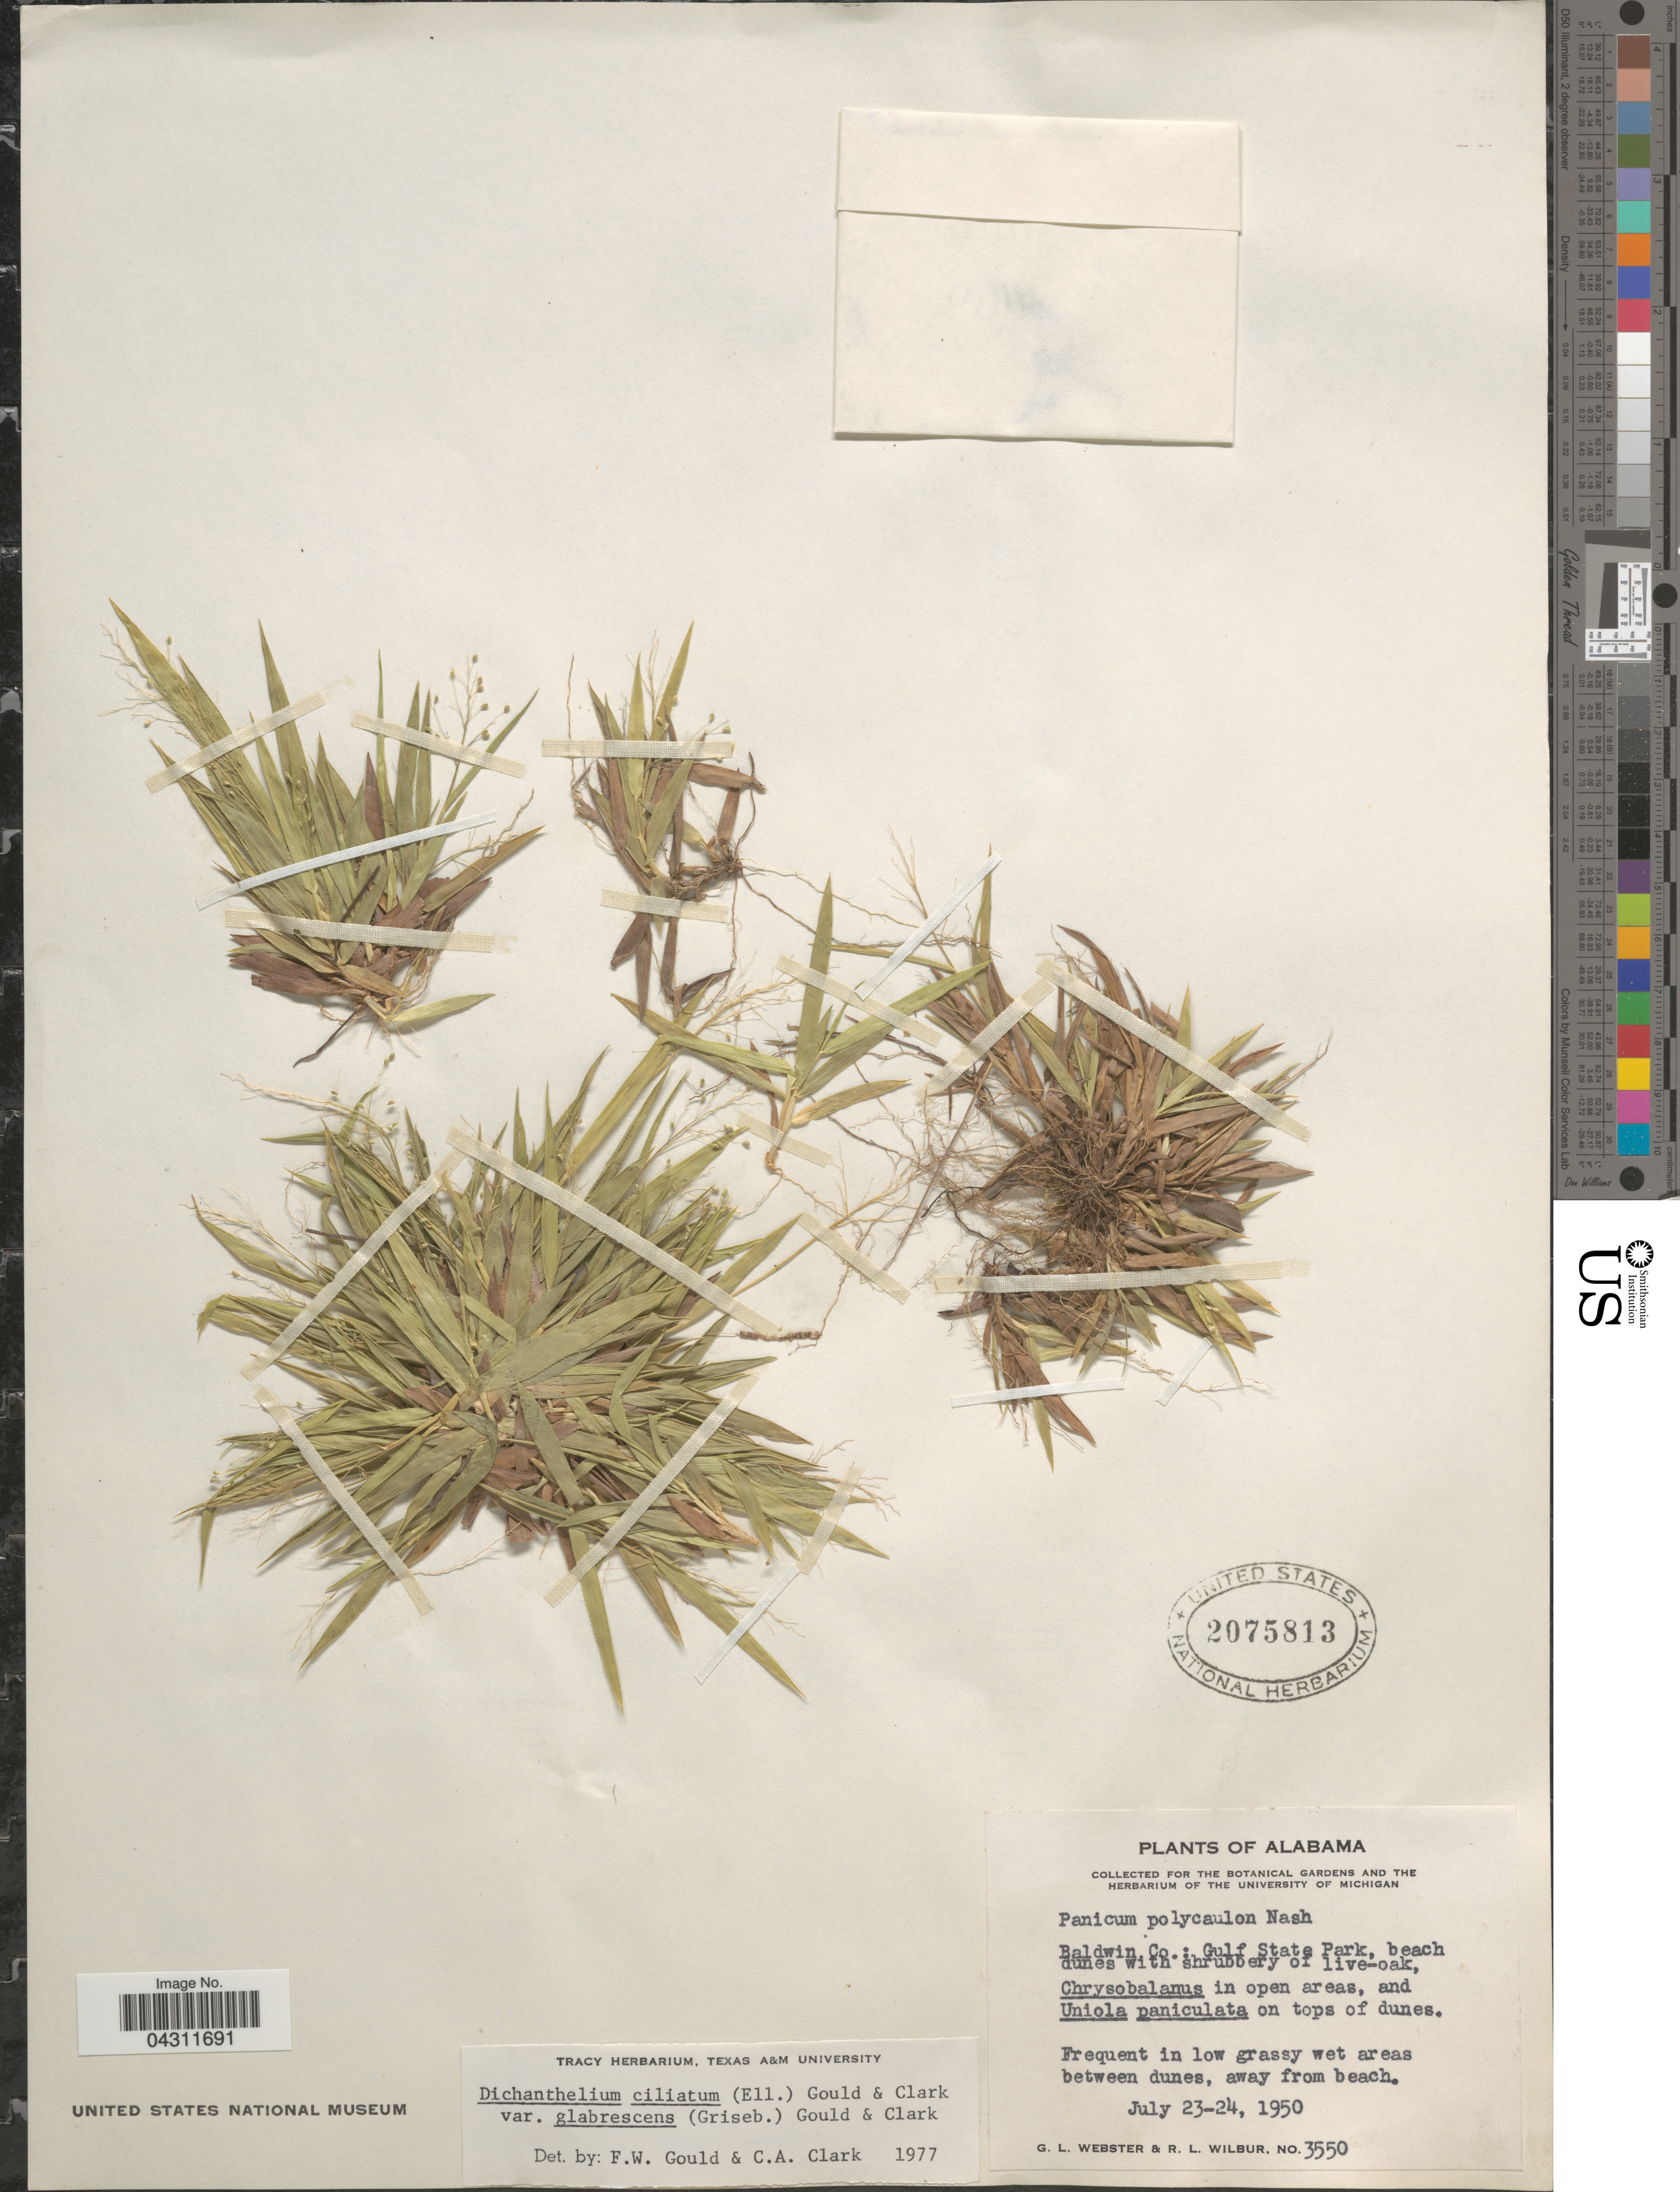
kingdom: Plantae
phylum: Tracheophyta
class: Liliopsida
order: Poales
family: Poaceae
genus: Dichanthelium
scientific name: Dichanthelium strigosum var. glabrescens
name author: (Griseb.) Freckmann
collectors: G. L. Webster & R. L. Wilbur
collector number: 3550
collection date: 1950-07-23/1950-07-24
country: United States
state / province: Alabama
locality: Baldwin Co.: Gulf State Park.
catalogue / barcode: US 2075813